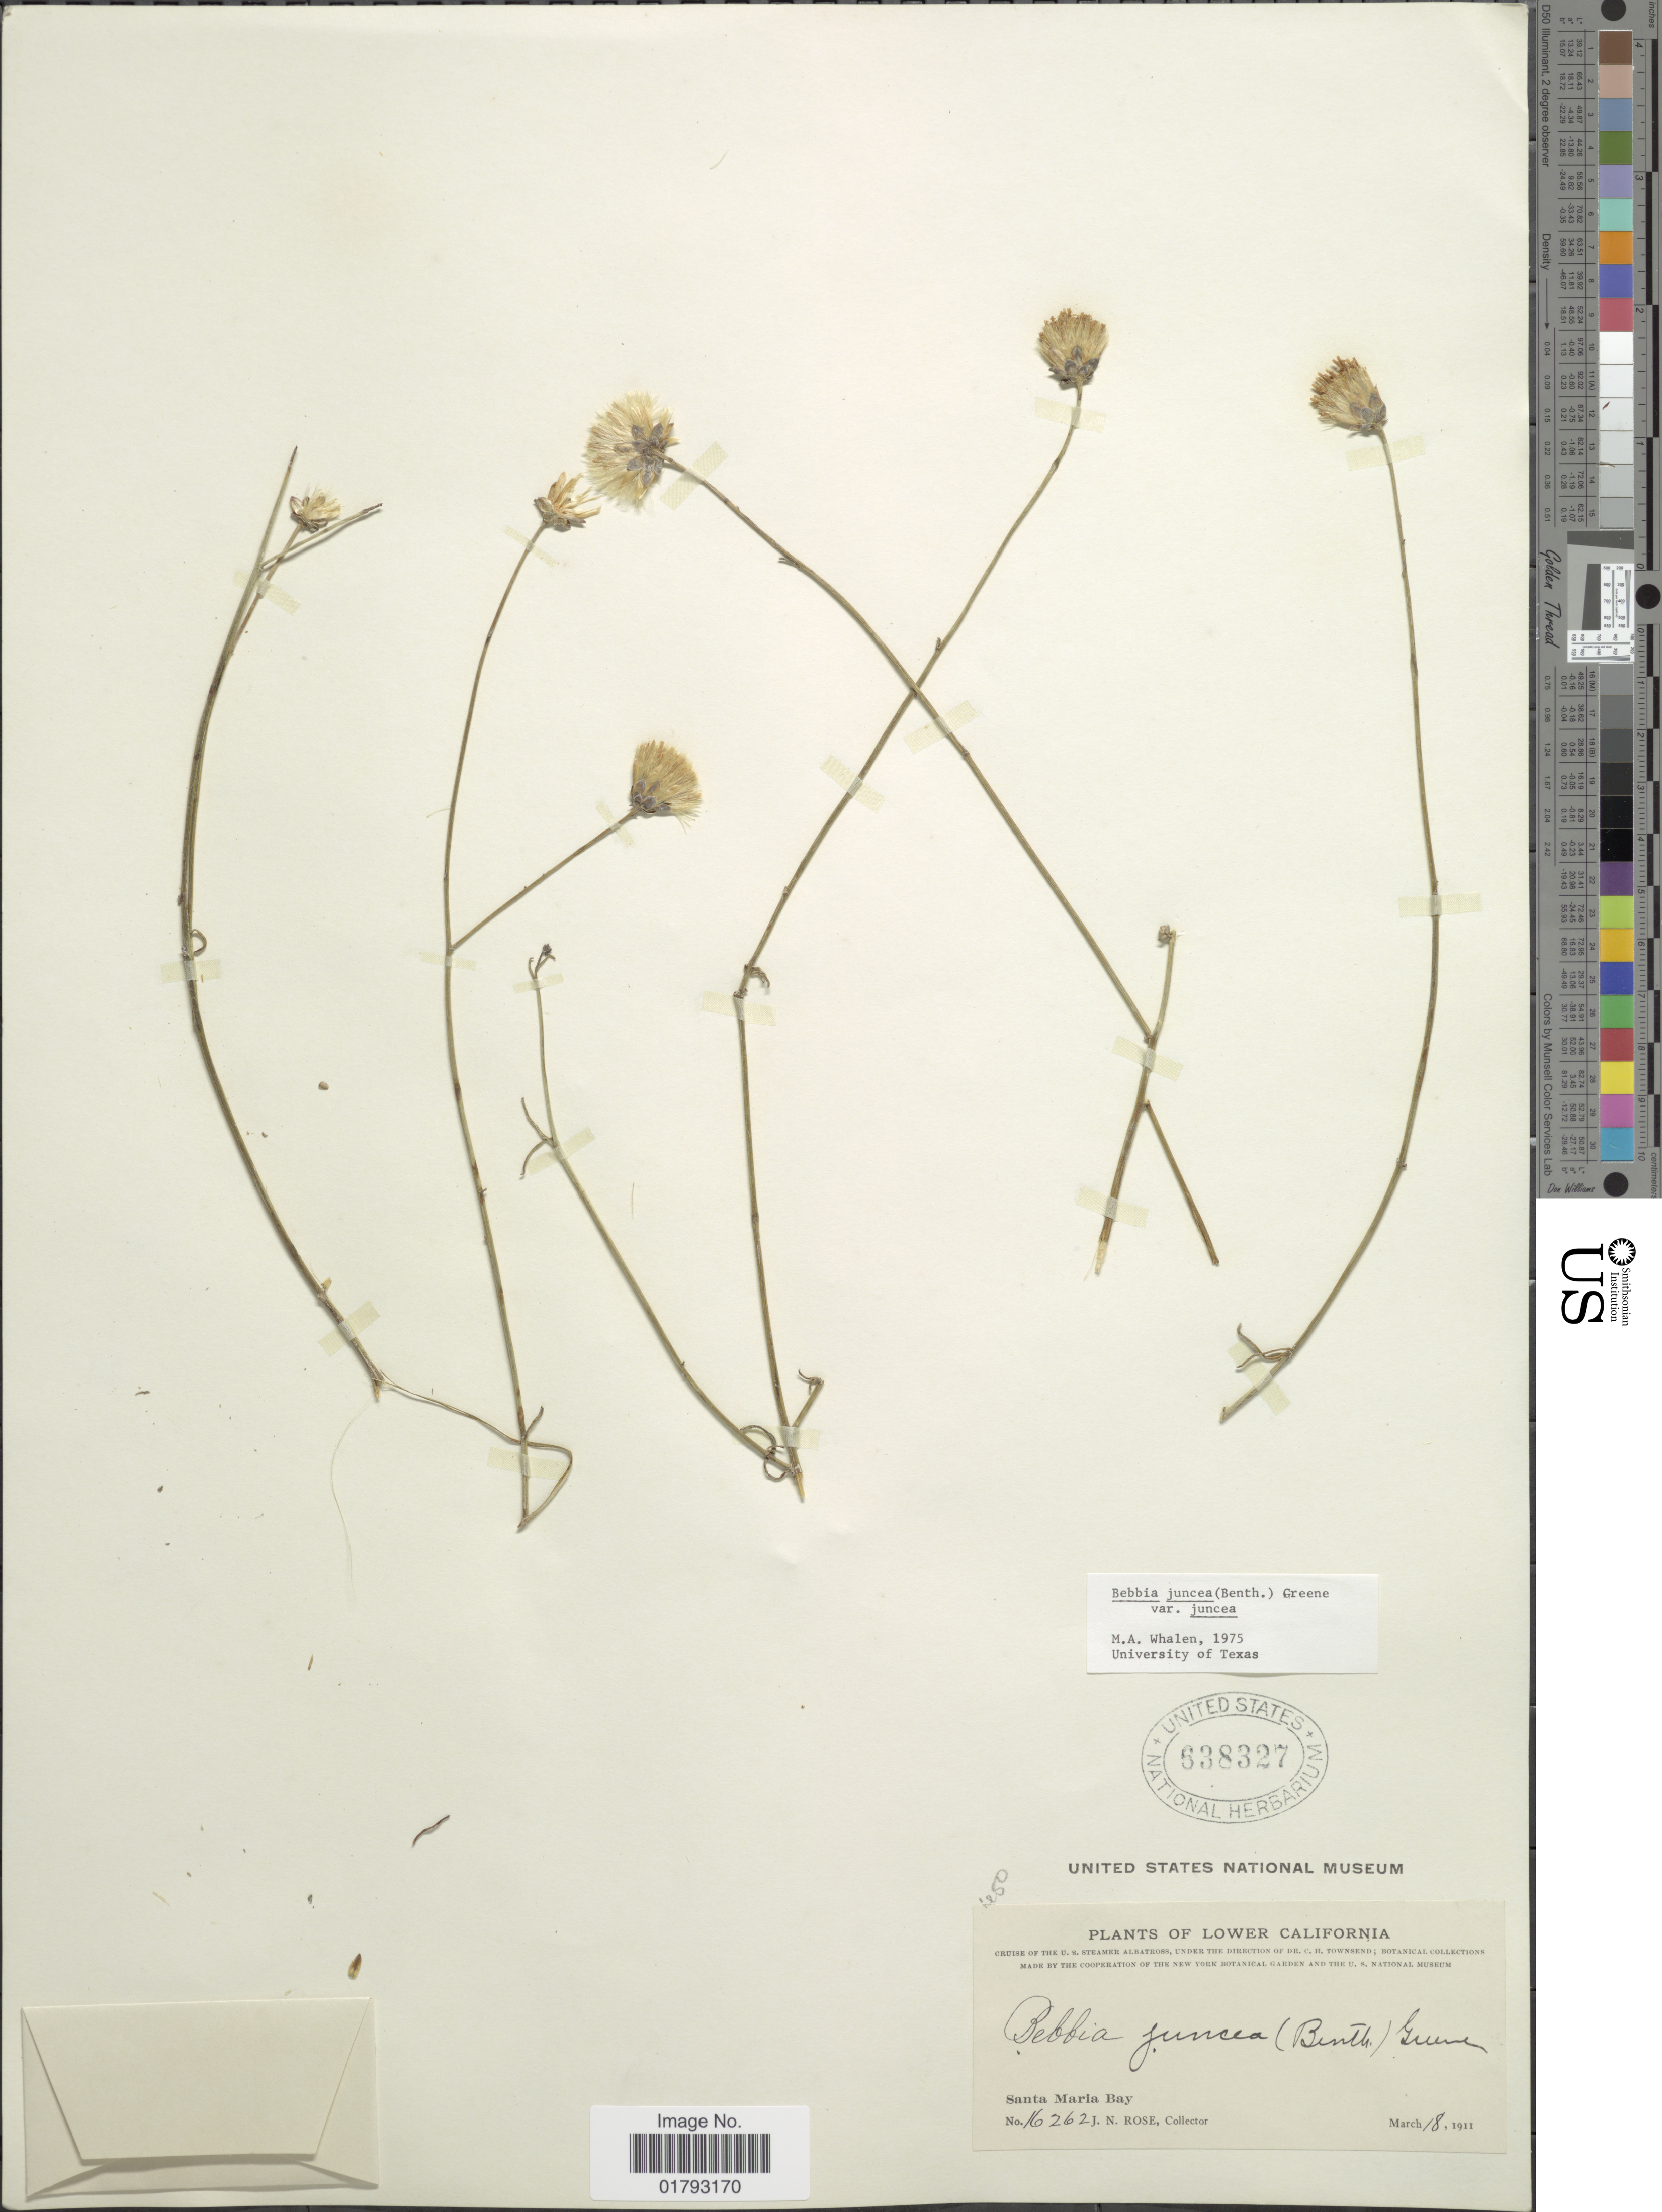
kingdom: Plantae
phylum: Tracheophyta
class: Magnoliopsida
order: Asterales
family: Asteraceae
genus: Bebbia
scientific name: Bebbia juncea var. juncea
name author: (Benth.) Greene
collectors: J. N. Rose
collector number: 16262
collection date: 1911-03-18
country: Mexico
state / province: Baja California Sur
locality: Lower California. Santa Maria Bay.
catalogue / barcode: US 638327